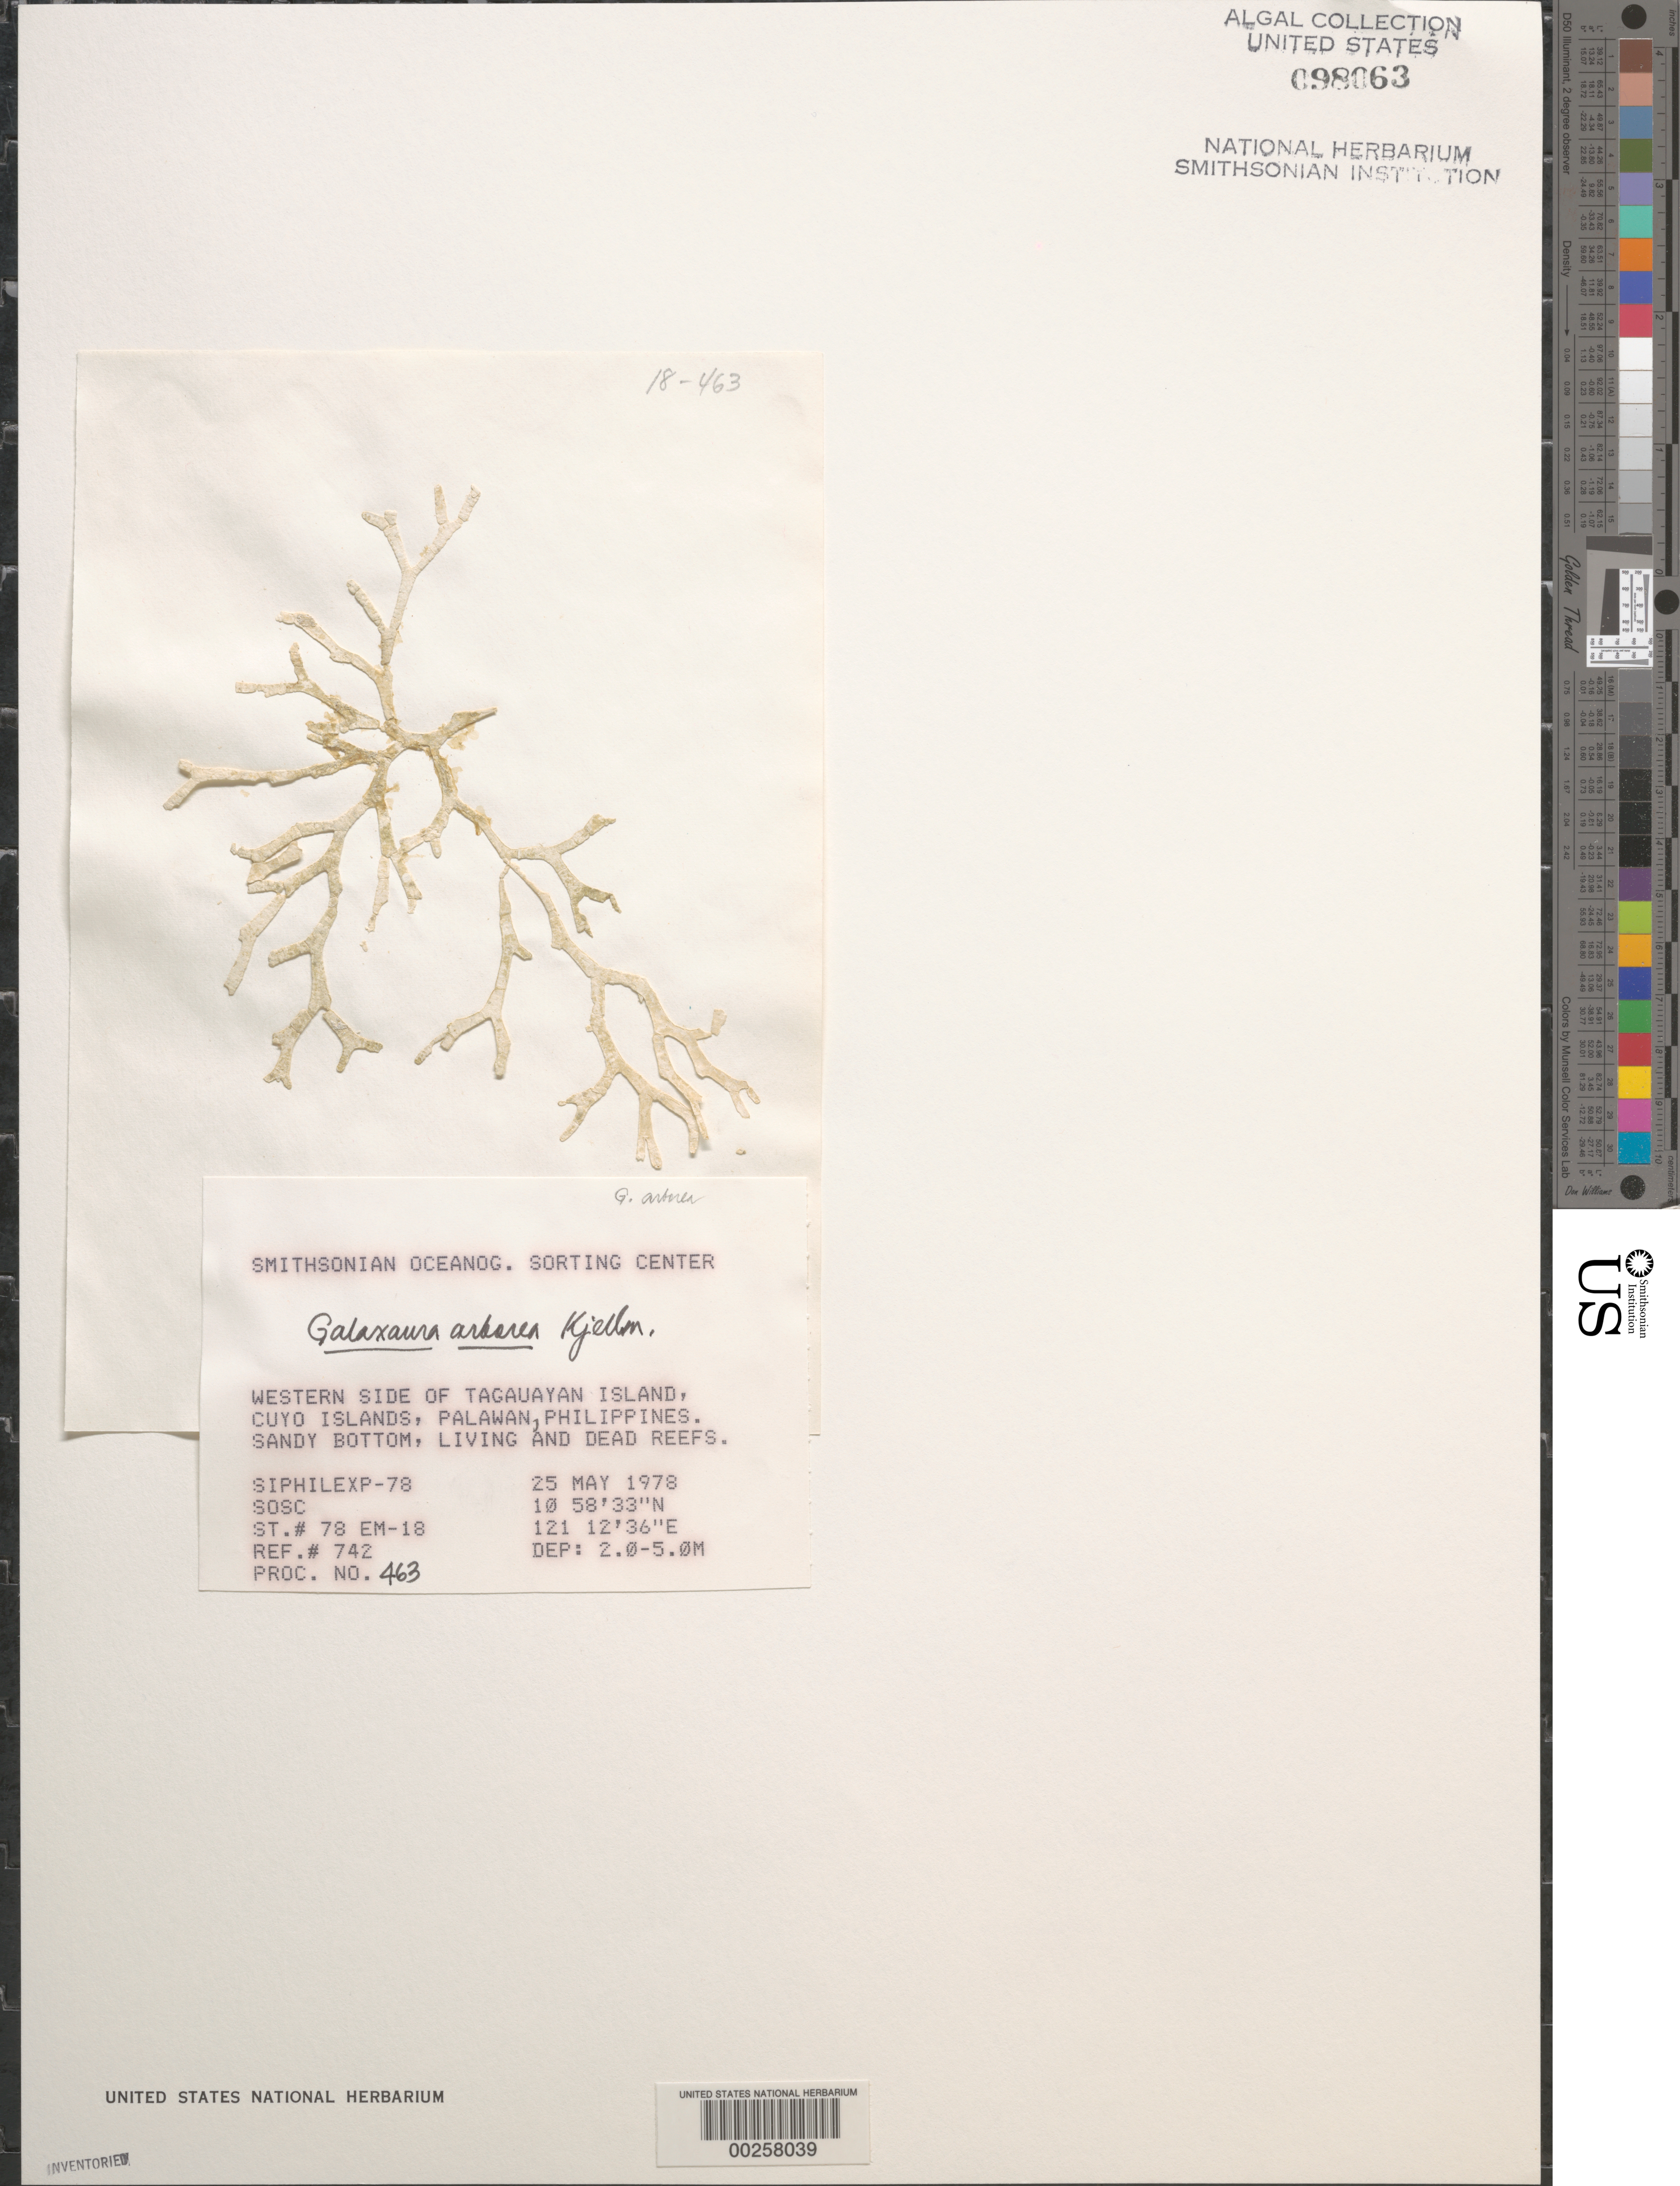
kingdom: Plantae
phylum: Rhodophyta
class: Florideophyceae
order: Nemaliales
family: Galaxauraceae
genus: Dichotomaria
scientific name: Dichotomaria spathulata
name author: (Kjellm.) A. Kurihara & Huisman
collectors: SOSC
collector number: Station 78 Em-18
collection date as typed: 25 May 1978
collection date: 1978-05-25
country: Philippines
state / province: Mimaropa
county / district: Palawan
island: Tagauayan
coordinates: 10 58' 33" N, 121 12' 36" E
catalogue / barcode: US 98063